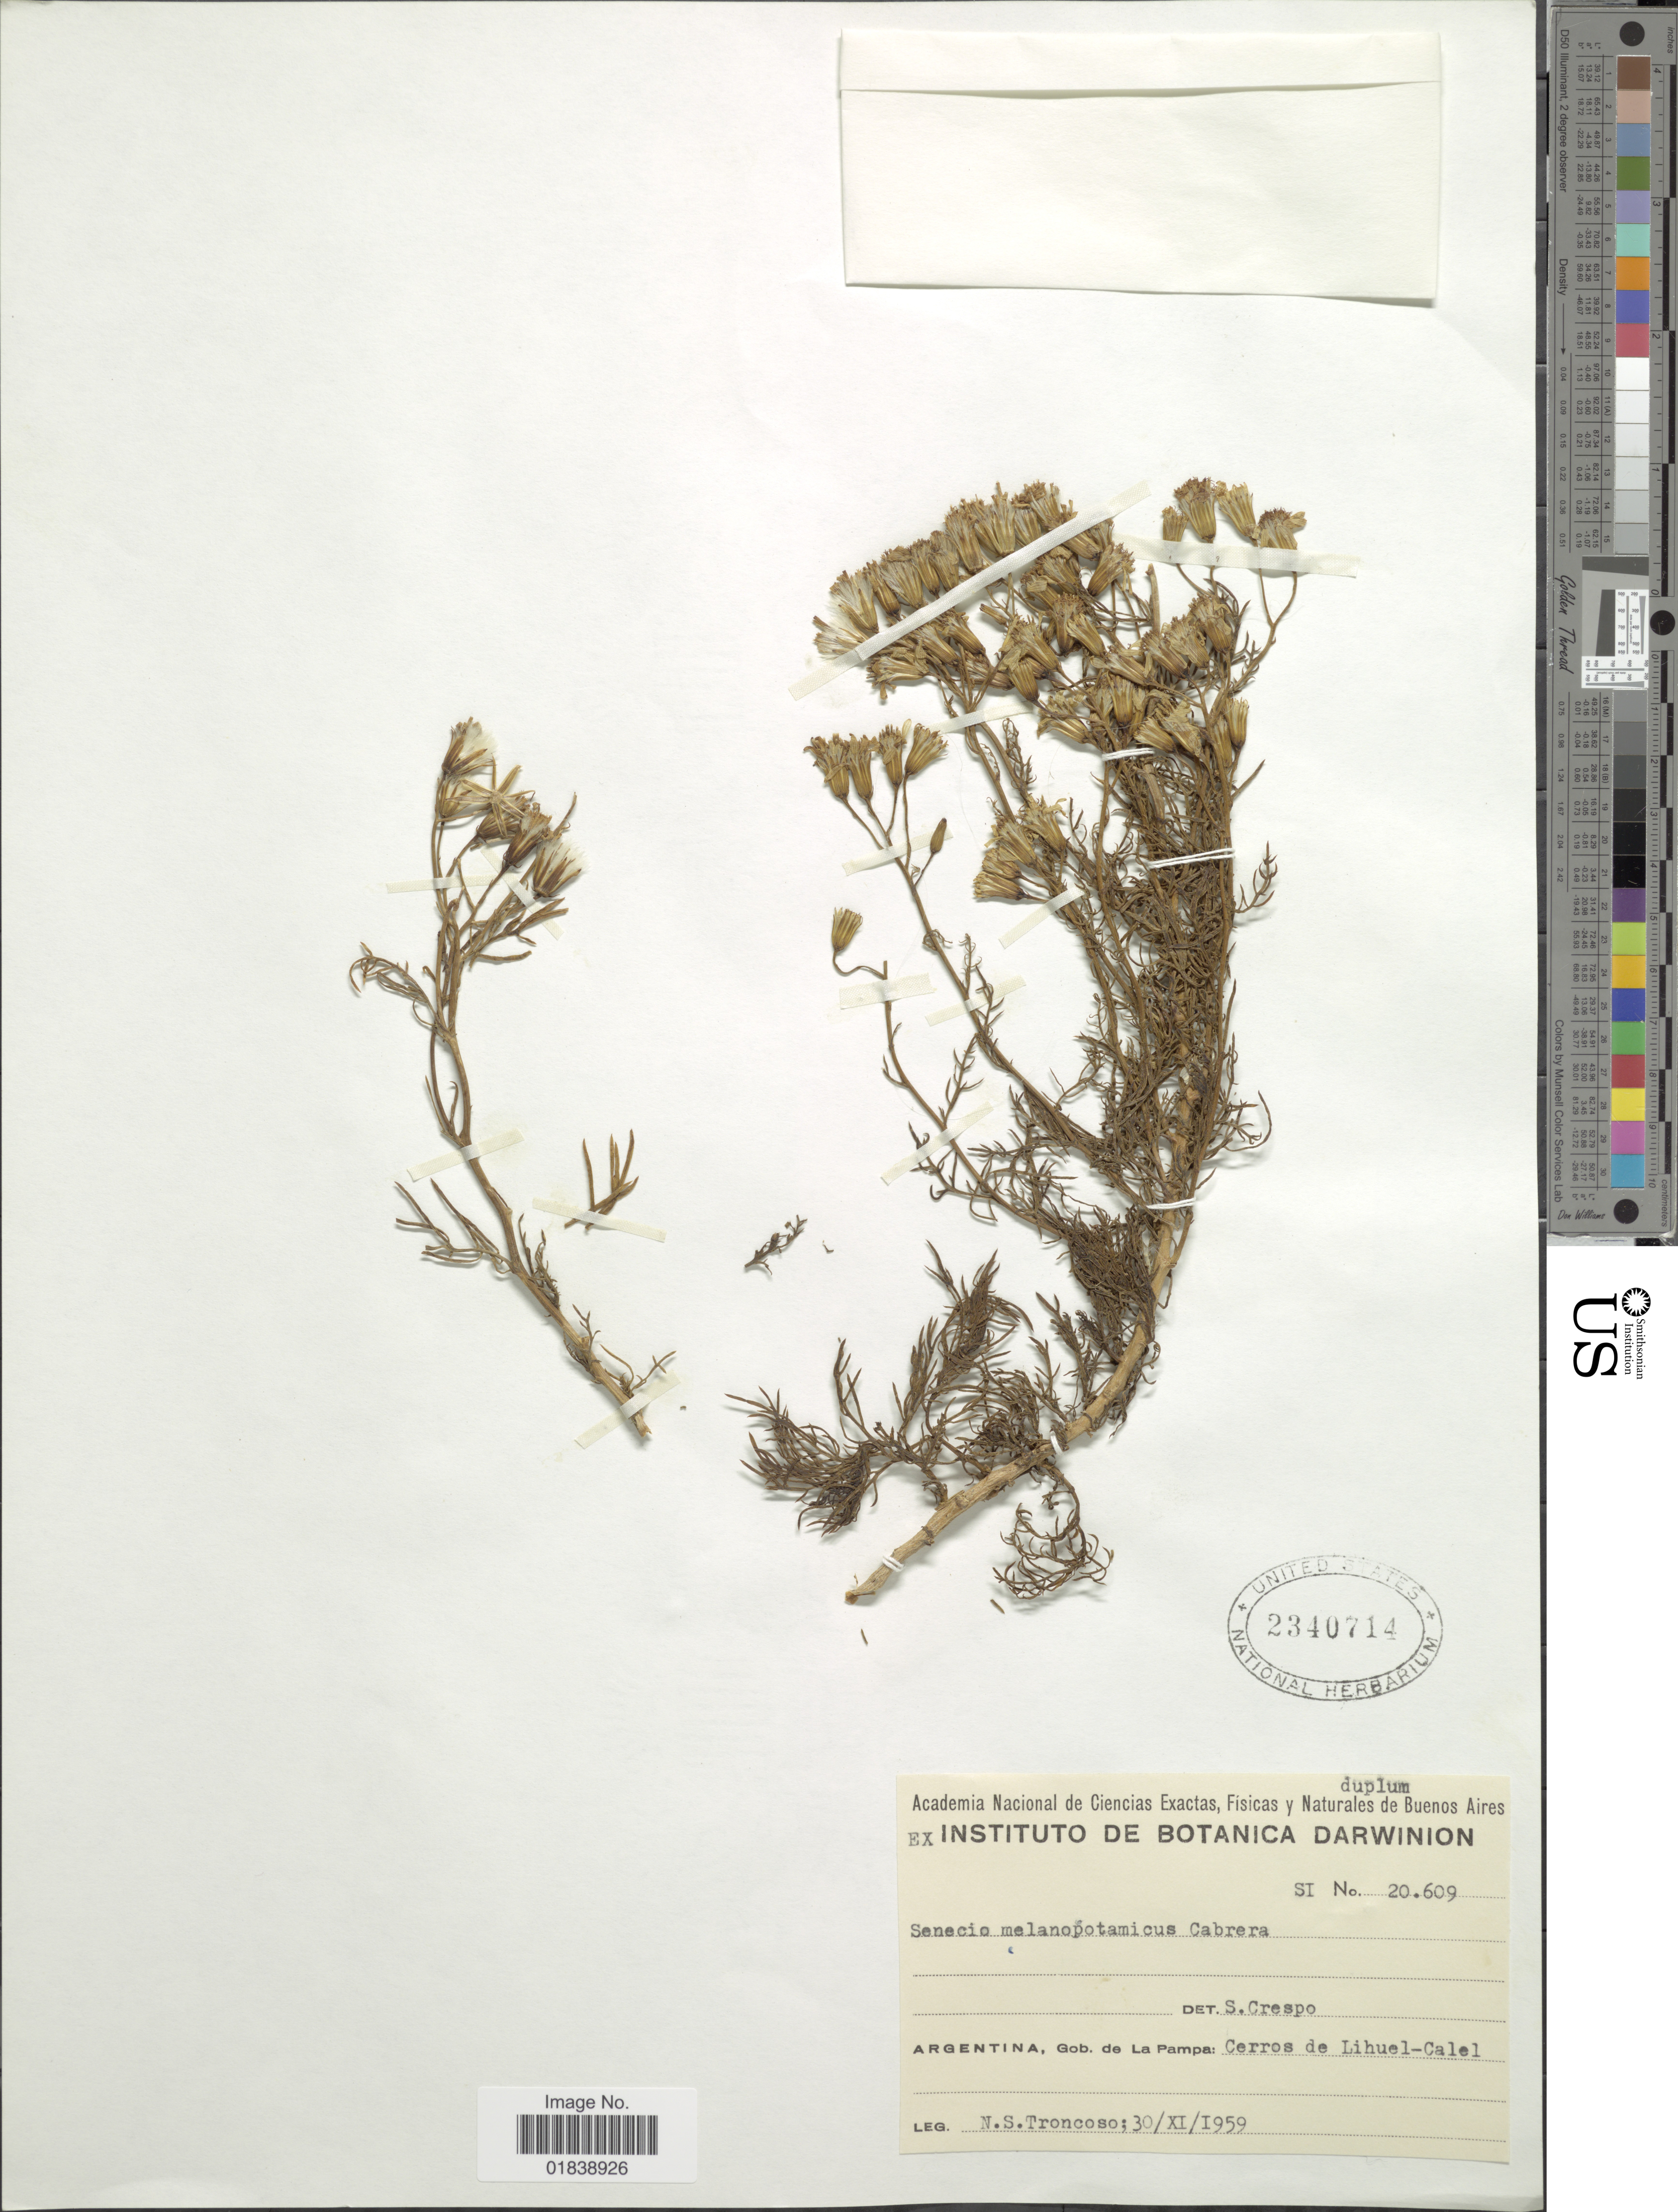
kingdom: Plantae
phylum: Tracheophyta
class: Magnoliopsida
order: Asterales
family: Asteraceae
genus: Senecio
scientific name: Senecio melanopotamicus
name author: Cabrera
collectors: N. Troncoso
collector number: SI20609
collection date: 1959-11-30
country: Argentina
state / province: La Pampa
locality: Cerros de Lihuel-Calel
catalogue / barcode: US 2340714